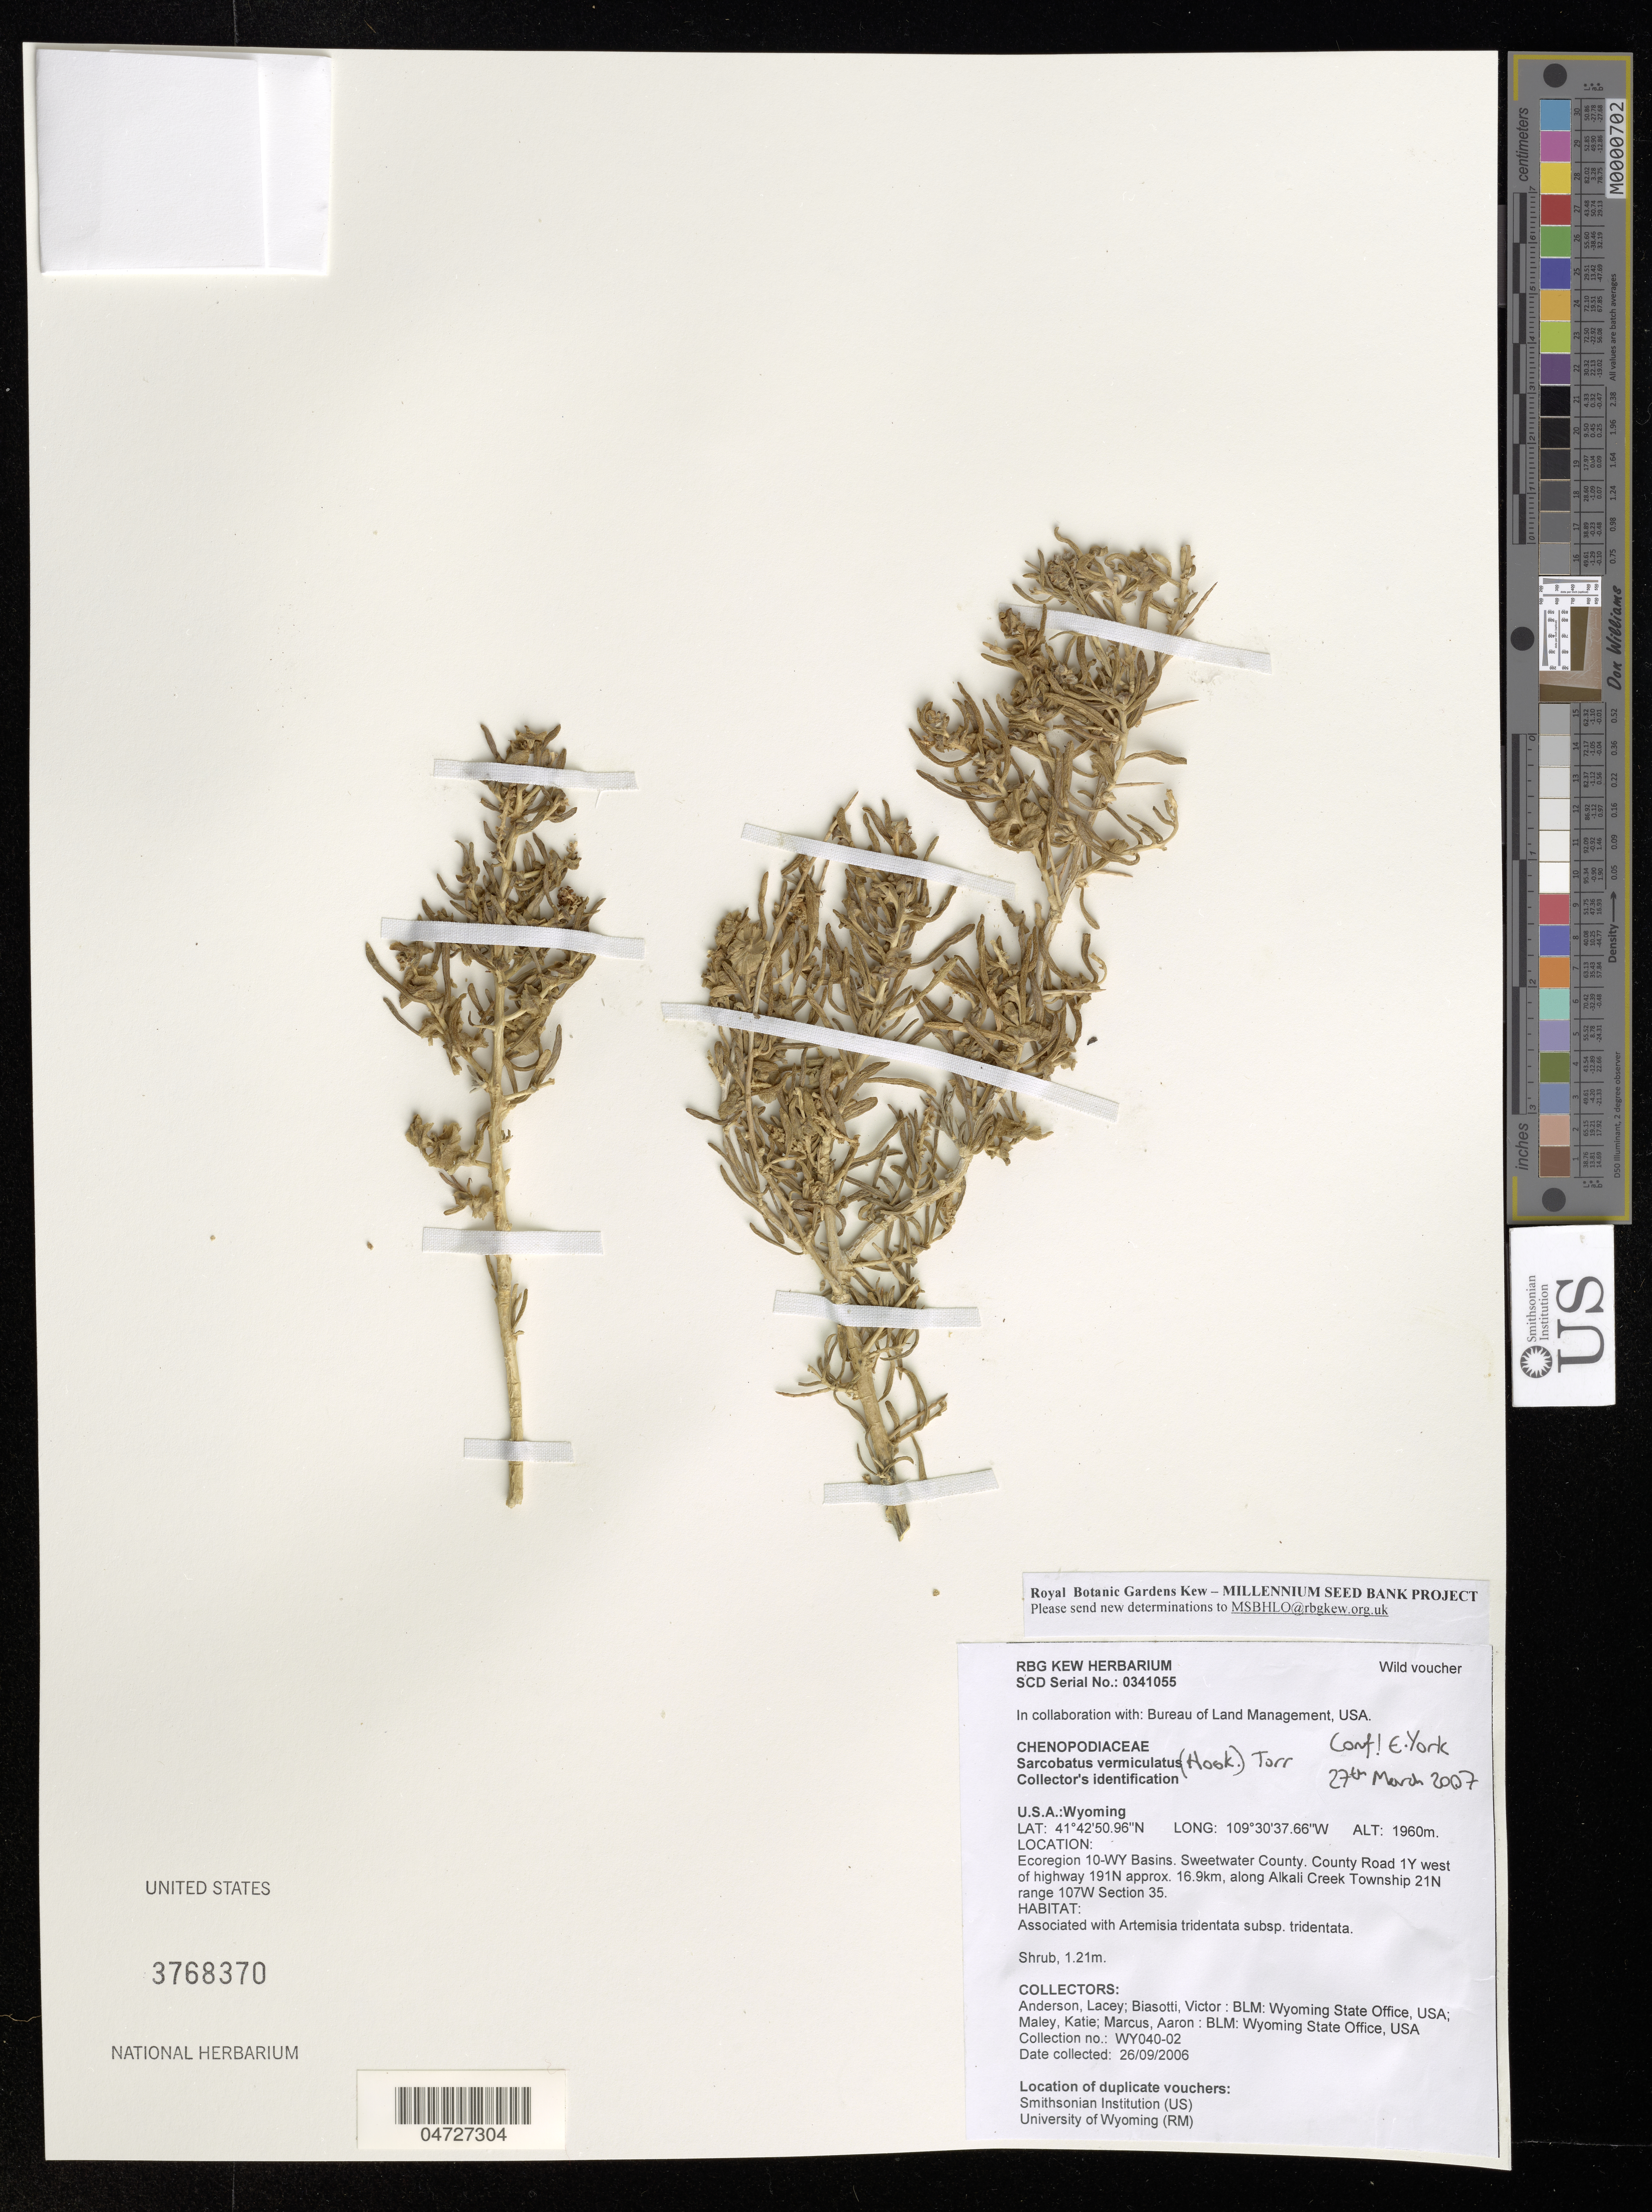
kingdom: Plantae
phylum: Tracheophyta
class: Magnoliopsida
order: Caryophyllales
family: Sarcobataceae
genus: Sarcobatus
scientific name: Sarcobatus vermiculatus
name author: (Hook.) Torr.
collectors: L. E. Anderson, V. Biasotti, K. Maley & A. Marcus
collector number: WY040-02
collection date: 2006-09-26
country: United States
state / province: Wyoming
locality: Ecoregion 10-WY Basins. Sweetwater County. County Road 1Y west of highway 191 N approx. 16.9km, along Alkali Creek Township 21N range 107W Section 35.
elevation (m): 1960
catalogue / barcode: US 3768370